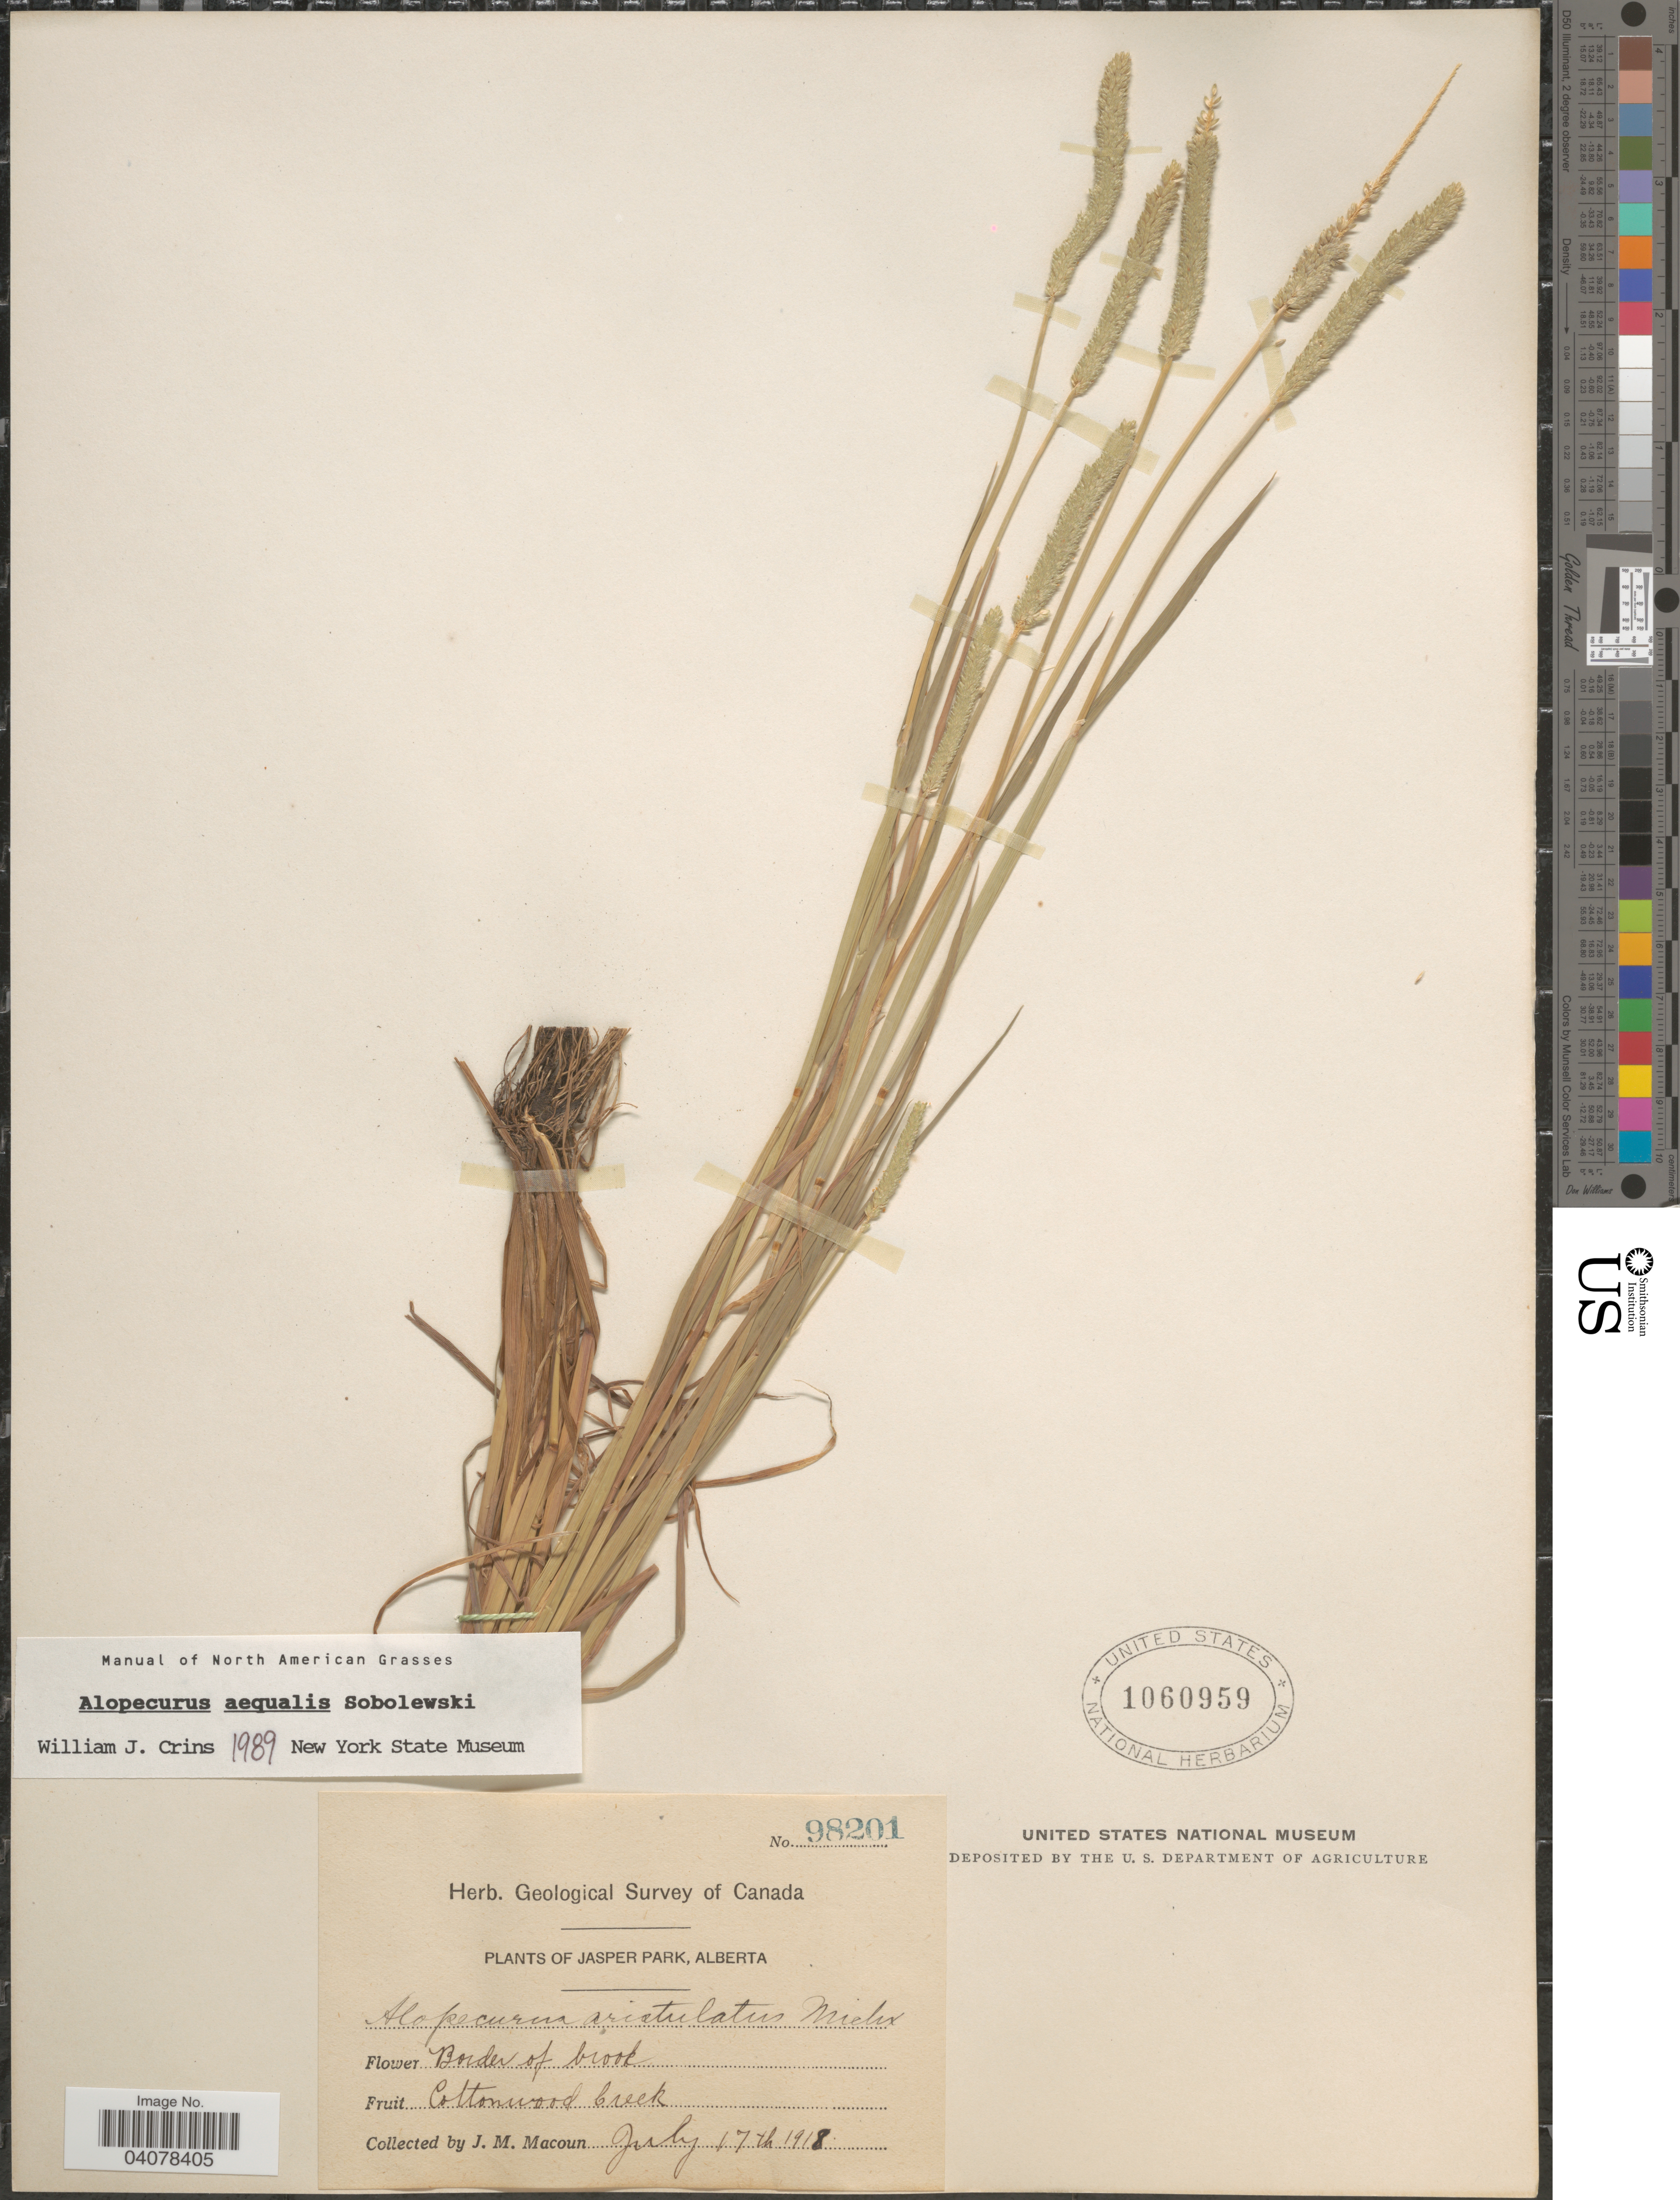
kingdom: Plantae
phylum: Tracheophyta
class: Liliopsida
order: Poales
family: Poaceae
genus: Alopecurus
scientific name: Alopecurus aequalis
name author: Sobol.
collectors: J. M. Macoun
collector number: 98201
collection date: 1918-07-17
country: Canada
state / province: Alberta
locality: Herb. Geological Survey of Canada. Jasper Park. Border of brook. Cottonwood Creek.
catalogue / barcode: US 1060959